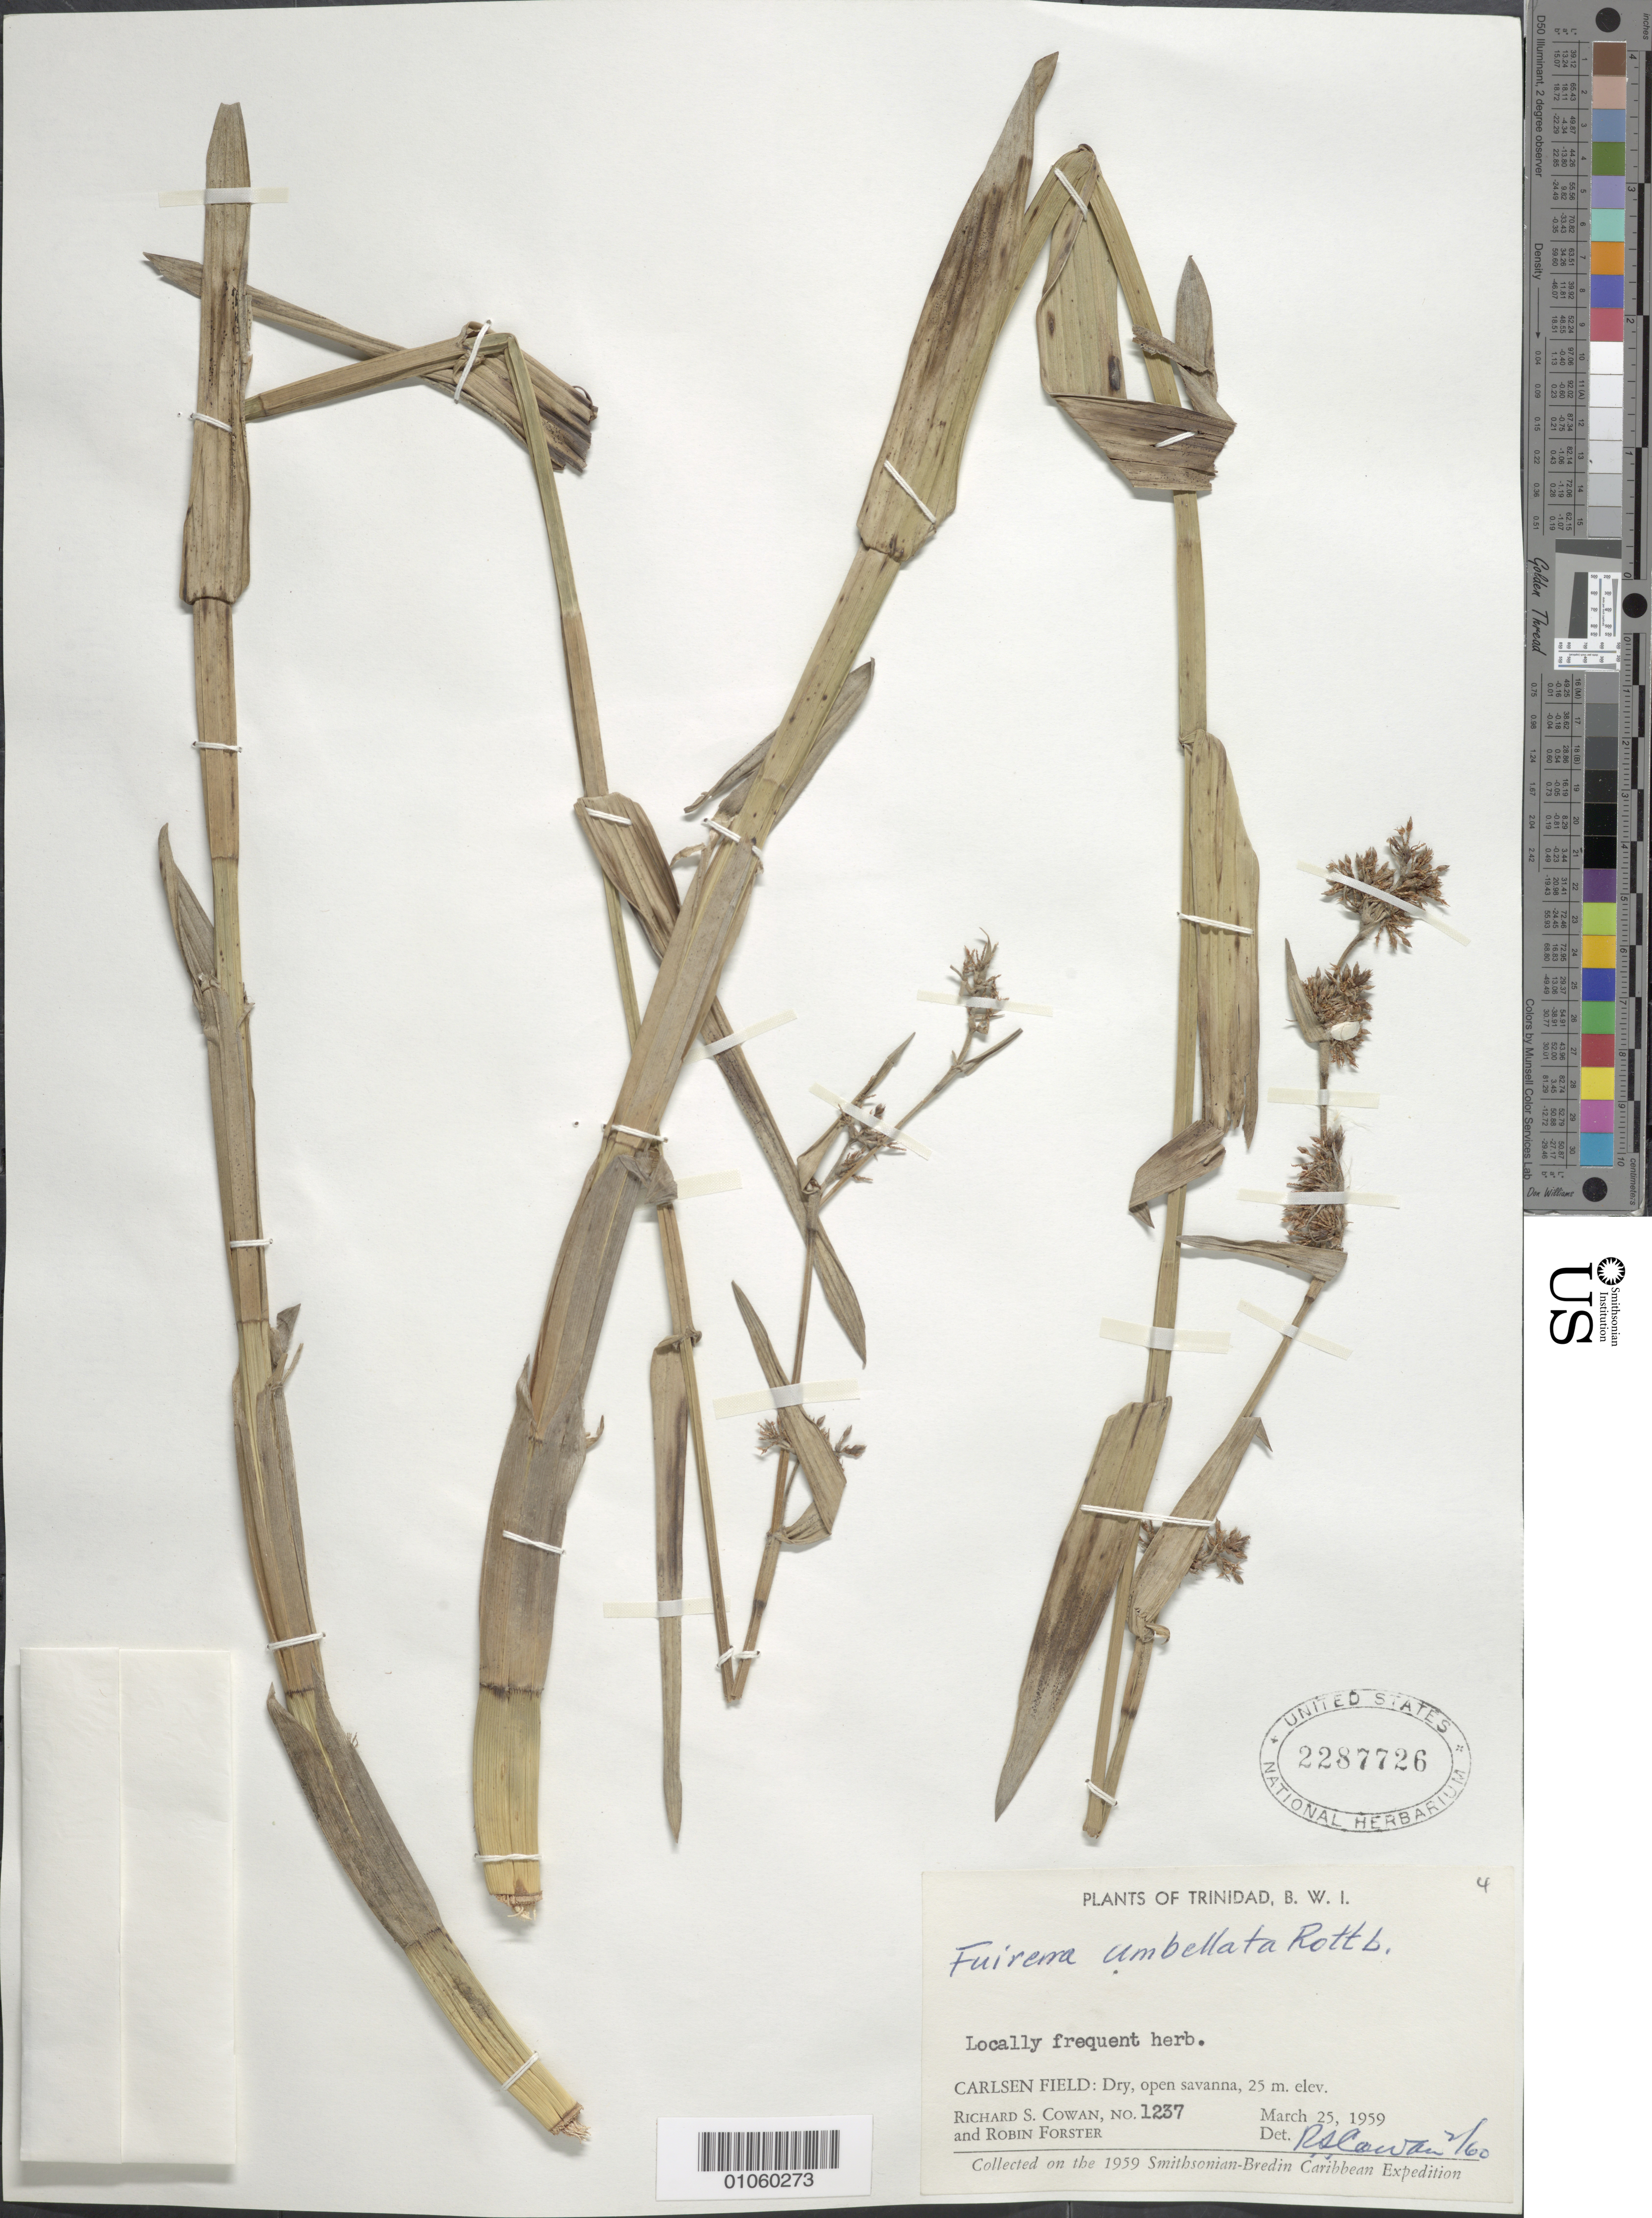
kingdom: Plantae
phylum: Tracheophyta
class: Liliopsida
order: Poales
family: Cyperaceae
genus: Fuirena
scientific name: Fuirena umbellata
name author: Rottb.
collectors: R. S. Cowan & R. Forster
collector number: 1237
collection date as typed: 25 Mar 1959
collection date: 1959-03-25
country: Trinidad and Tobago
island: Trinidad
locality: Carlsen Field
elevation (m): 25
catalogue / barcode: US 2287726